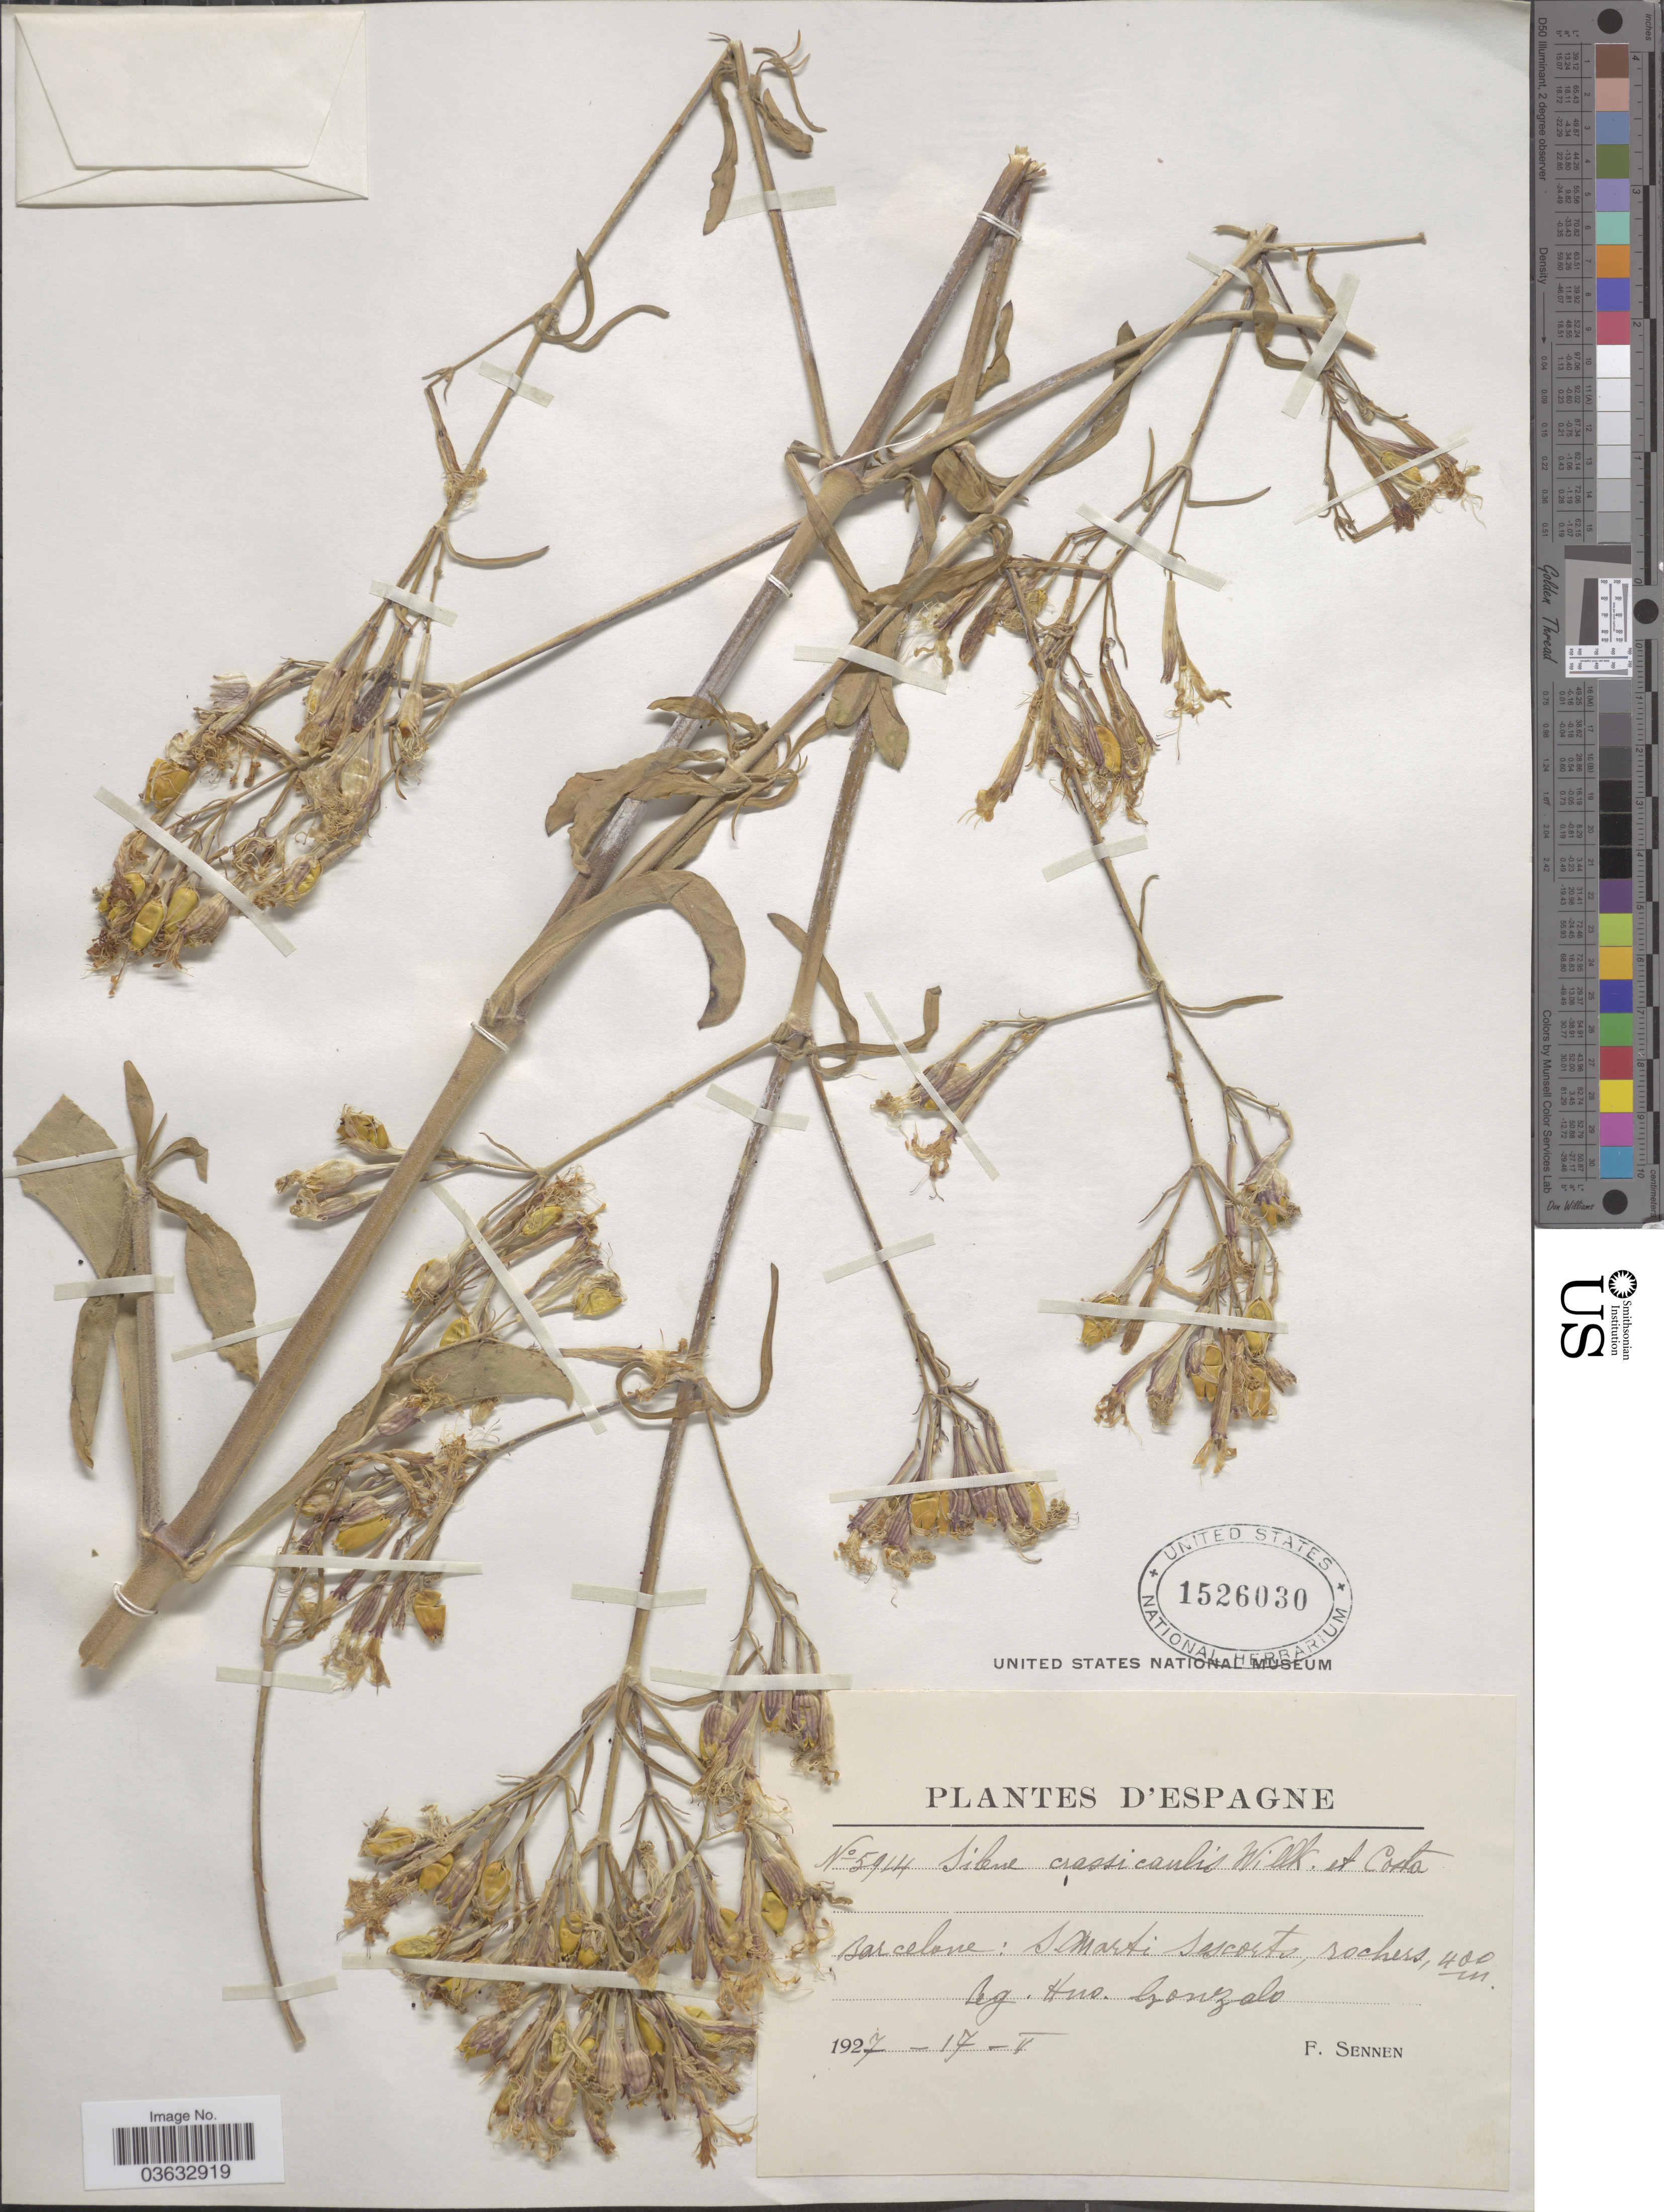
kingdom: Plantae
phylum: Tracheophyta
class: Magnoliopsida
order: Caryophyllales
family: Caryophyllaceae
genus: Silene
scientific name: Silene crassicaulis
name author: Willk. & Costa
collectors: A. Gonzalo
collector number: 5914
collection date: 1927-05-17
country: Spain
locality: D'Espagne. Barcelona: S.O. Marti Sescorts, rochers.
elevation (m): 400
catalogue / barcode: US 1526030